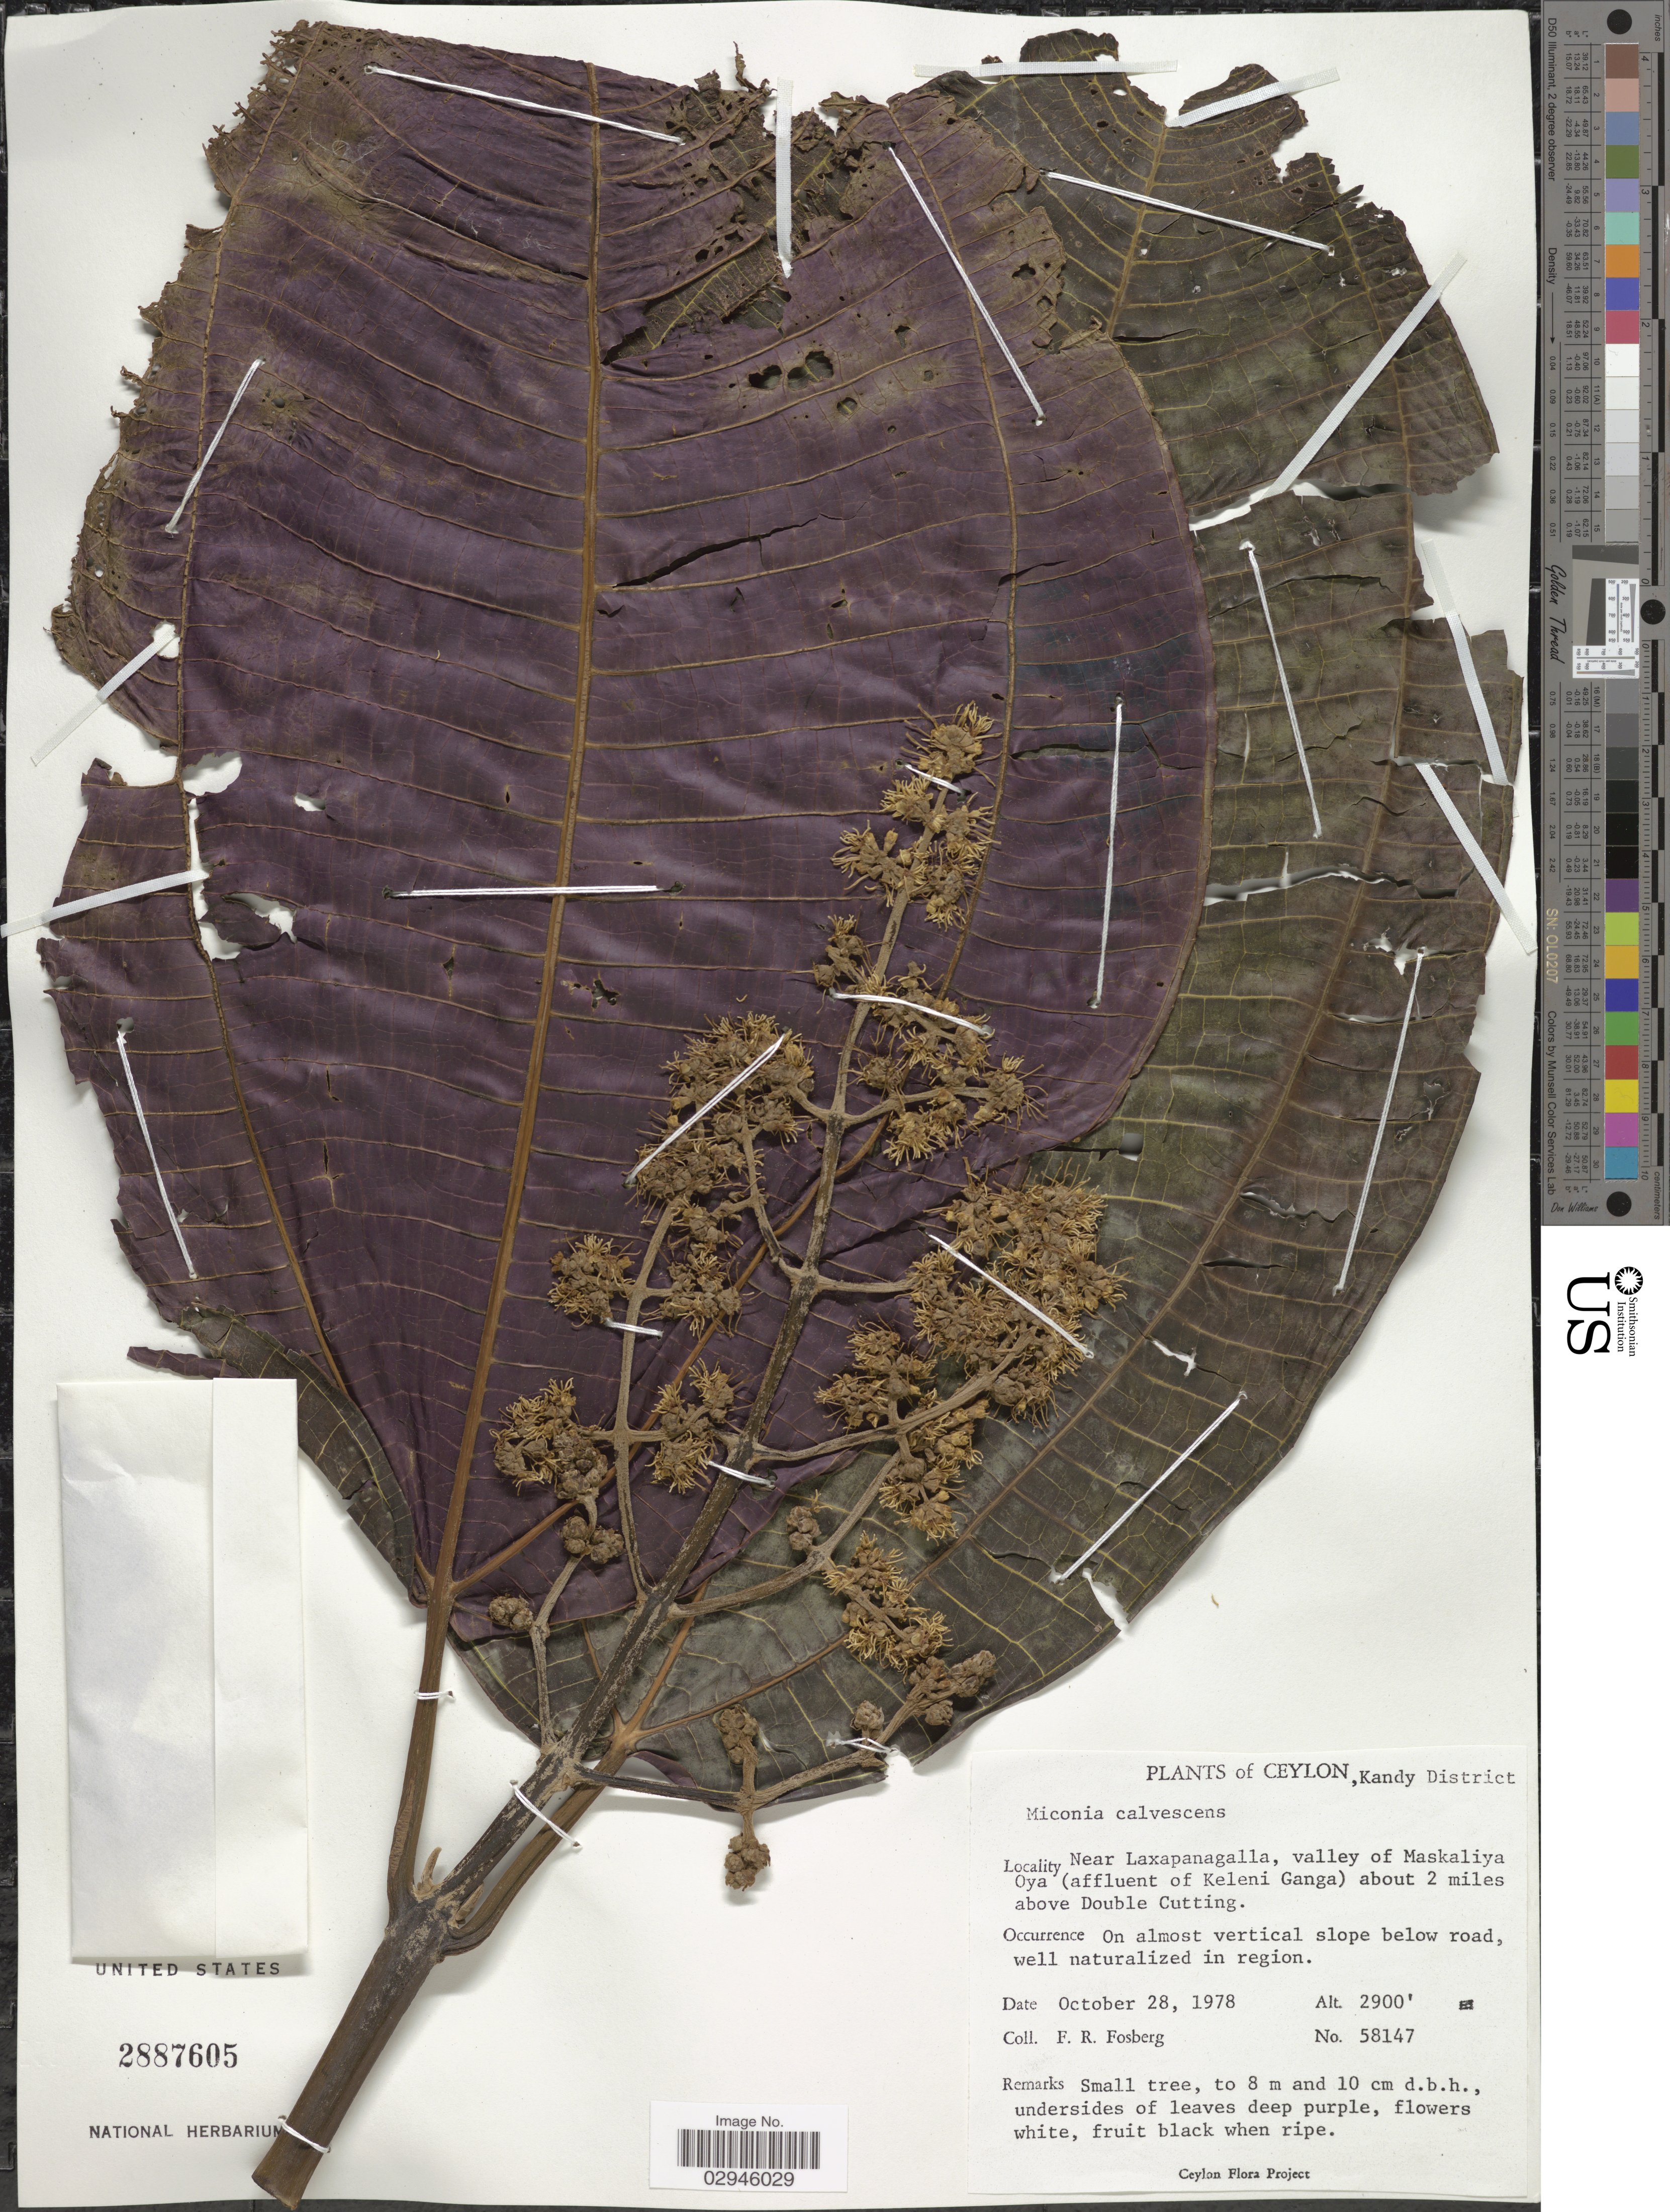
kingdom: Plantae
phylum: Tracheophyta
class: Magnoliopsida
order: Myrtales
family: Melastomataceae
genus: Miconia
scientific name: Miconia calvescens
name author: DC.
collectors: F. R. Fosberg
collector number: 58147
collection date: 1978-10-28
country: Sri Lanka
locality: Ceylon, Kandy District. Near Laxapanagalla, valley of Maskaliya Oya (affluent of Keleni Ganga) about 2 miles above Double Cutting.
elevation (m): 884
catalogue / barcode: US 2887605